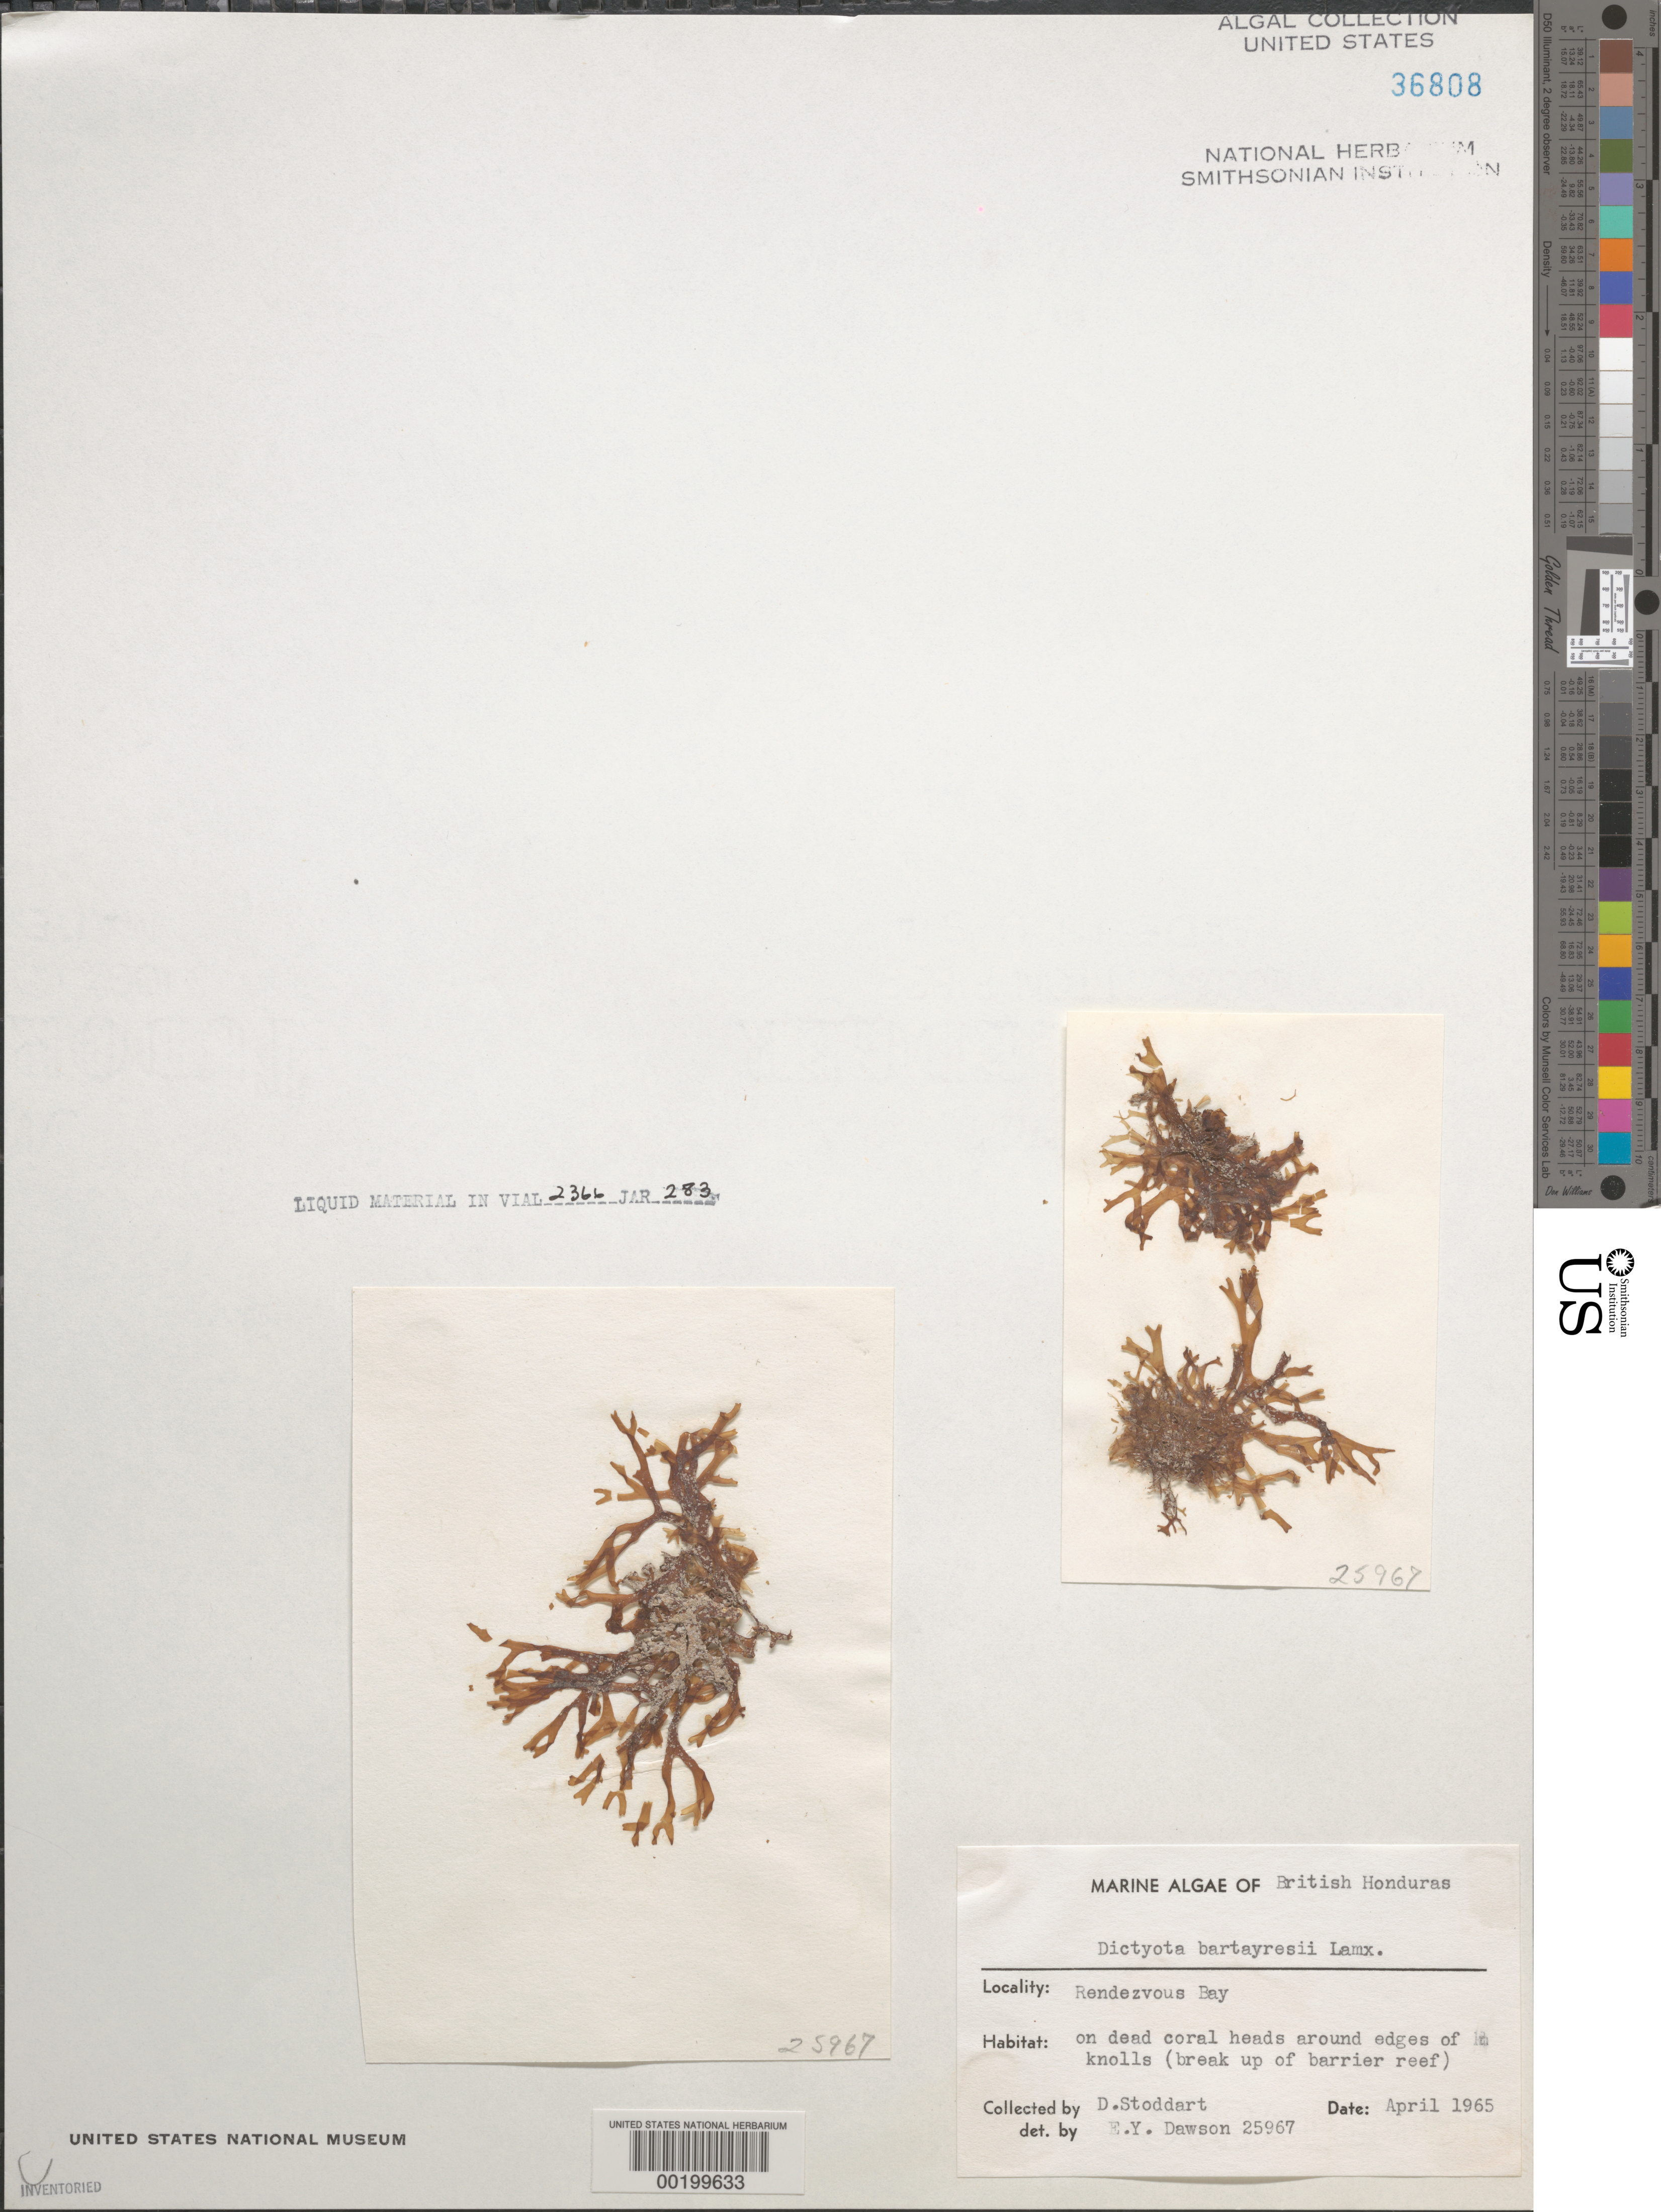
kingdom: Chromista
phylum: Ochrophyta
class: Phaeophyceae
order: Dictyotales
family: Dictyotaceae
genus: Dictyota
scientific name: Dictyota bartayresiana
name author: J.V.Lamouroux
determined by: Dawson, E. Y.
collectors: D. Stoddart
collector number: EYD 25967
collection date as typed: Apr 1965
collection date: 1965-04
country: Belize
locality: Rendezvous Bay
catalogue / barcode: US 36808